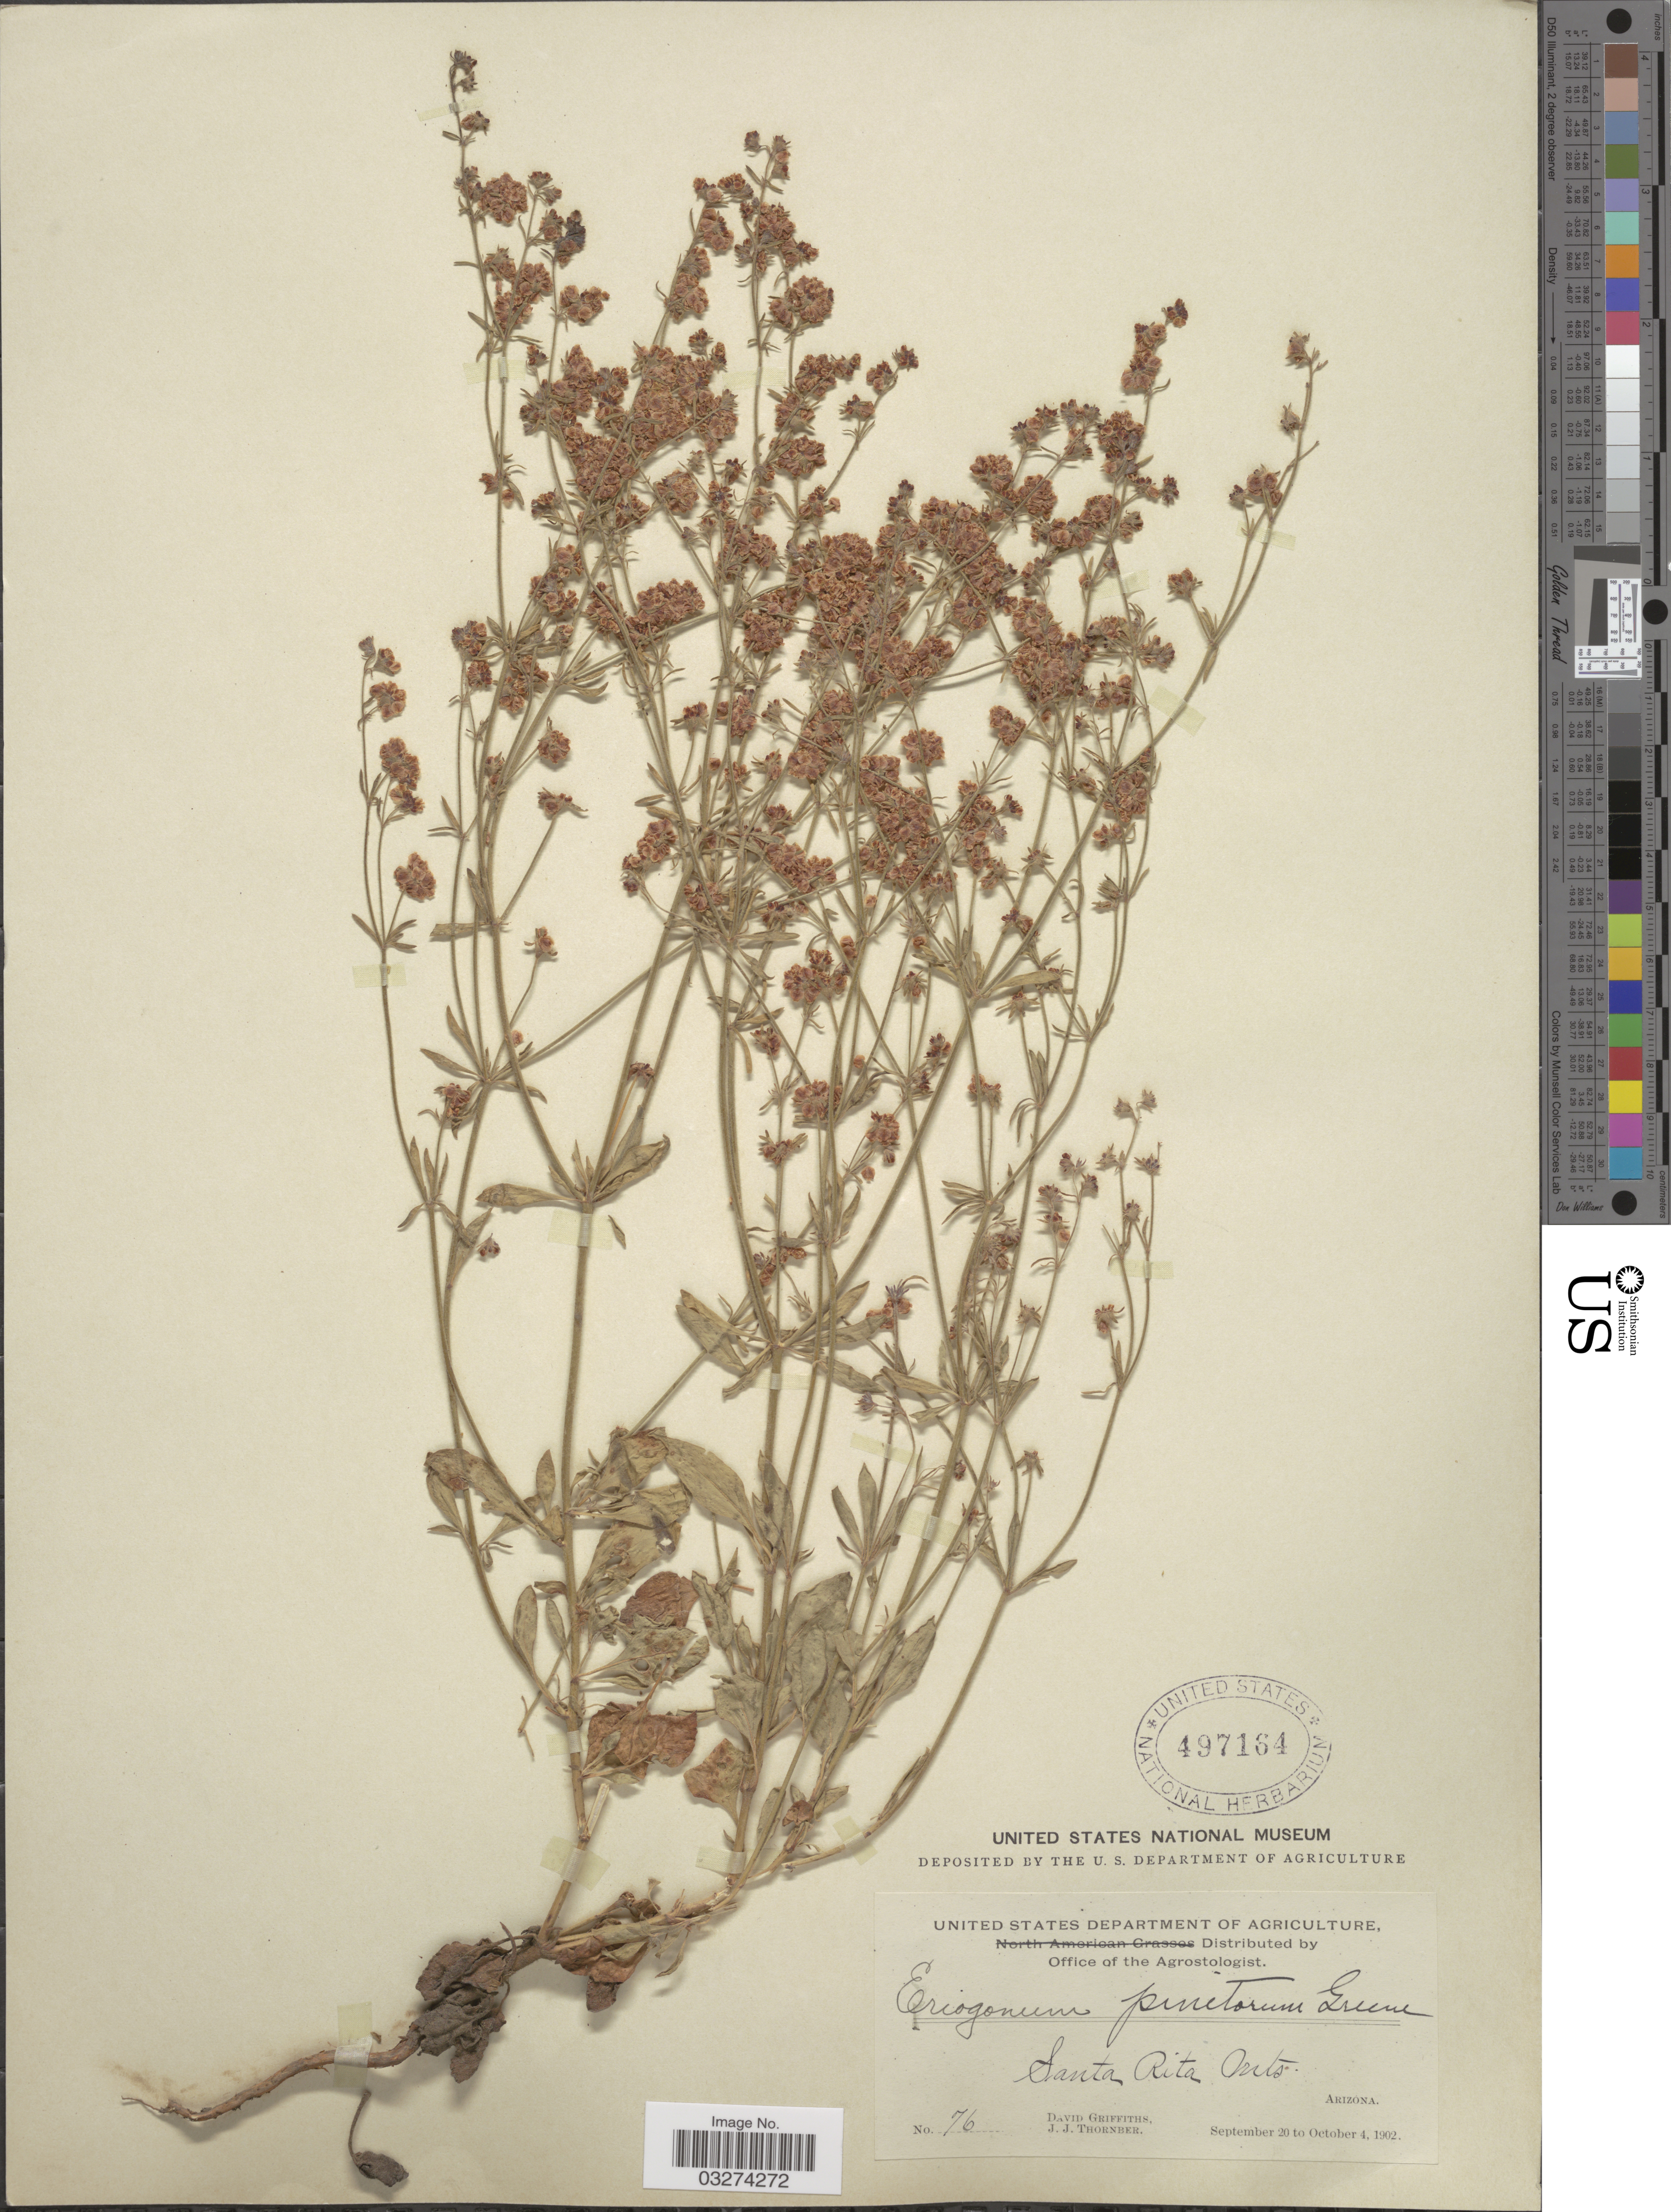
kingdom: Plantae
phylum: Tracheophyta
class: Magnoliopsida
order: Caryophyllales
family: Polygonaceae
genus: Eriogonum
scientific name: Eriogonum abertianum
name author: Torr.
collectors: D. Griffiths & J. Thornber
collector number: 76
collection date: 1902-09-20/1902-10-04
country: United States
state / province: Arizona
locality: Santa Rita Mts.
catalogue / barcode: US 497164